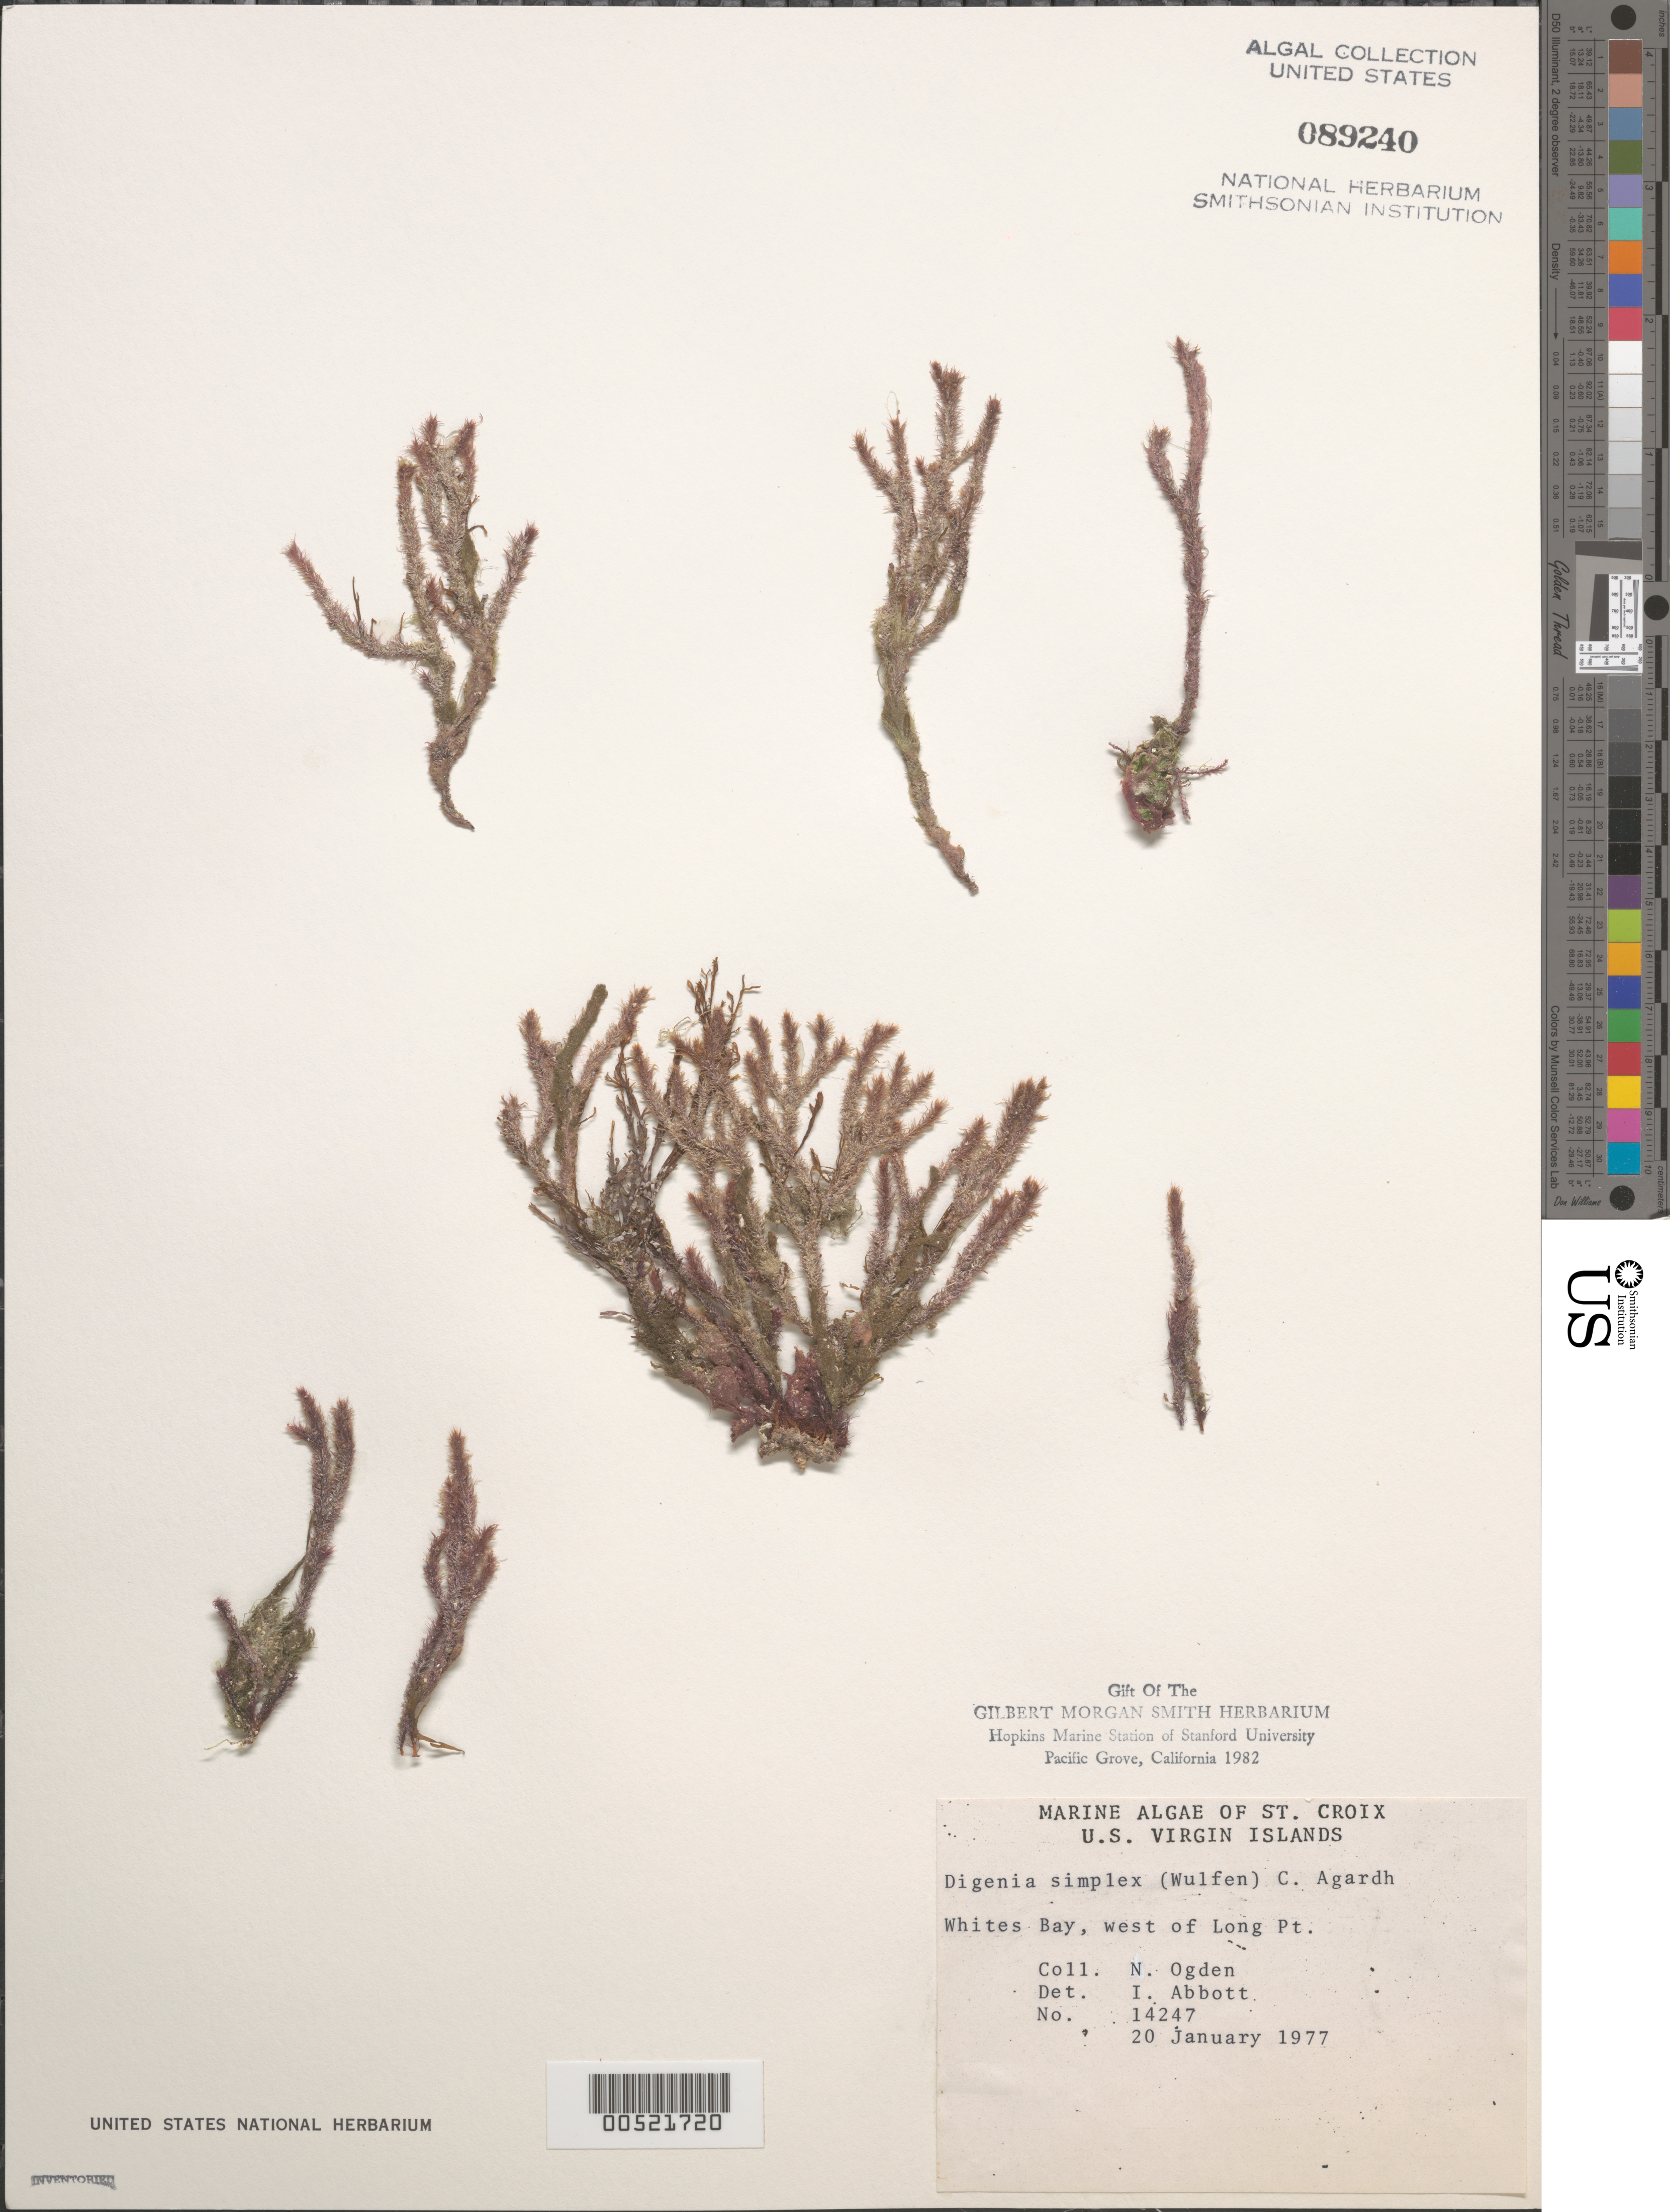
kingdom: Plantae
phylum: Rhodophyta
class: Florideophyceae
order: Ceramiales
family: Rhodomelaceae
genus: Digenea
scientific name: Digenea simplex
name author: (Wulfen) C. Agardh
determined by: Abbott, Isabella A.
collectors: N. Ogden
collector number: IAA 14247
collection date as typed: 20 Jan 1977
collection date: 1977-01-20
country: U.S. Virgin Islands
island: St. Croix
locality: Whites Bay, west of Long Point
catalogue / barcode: US 89240